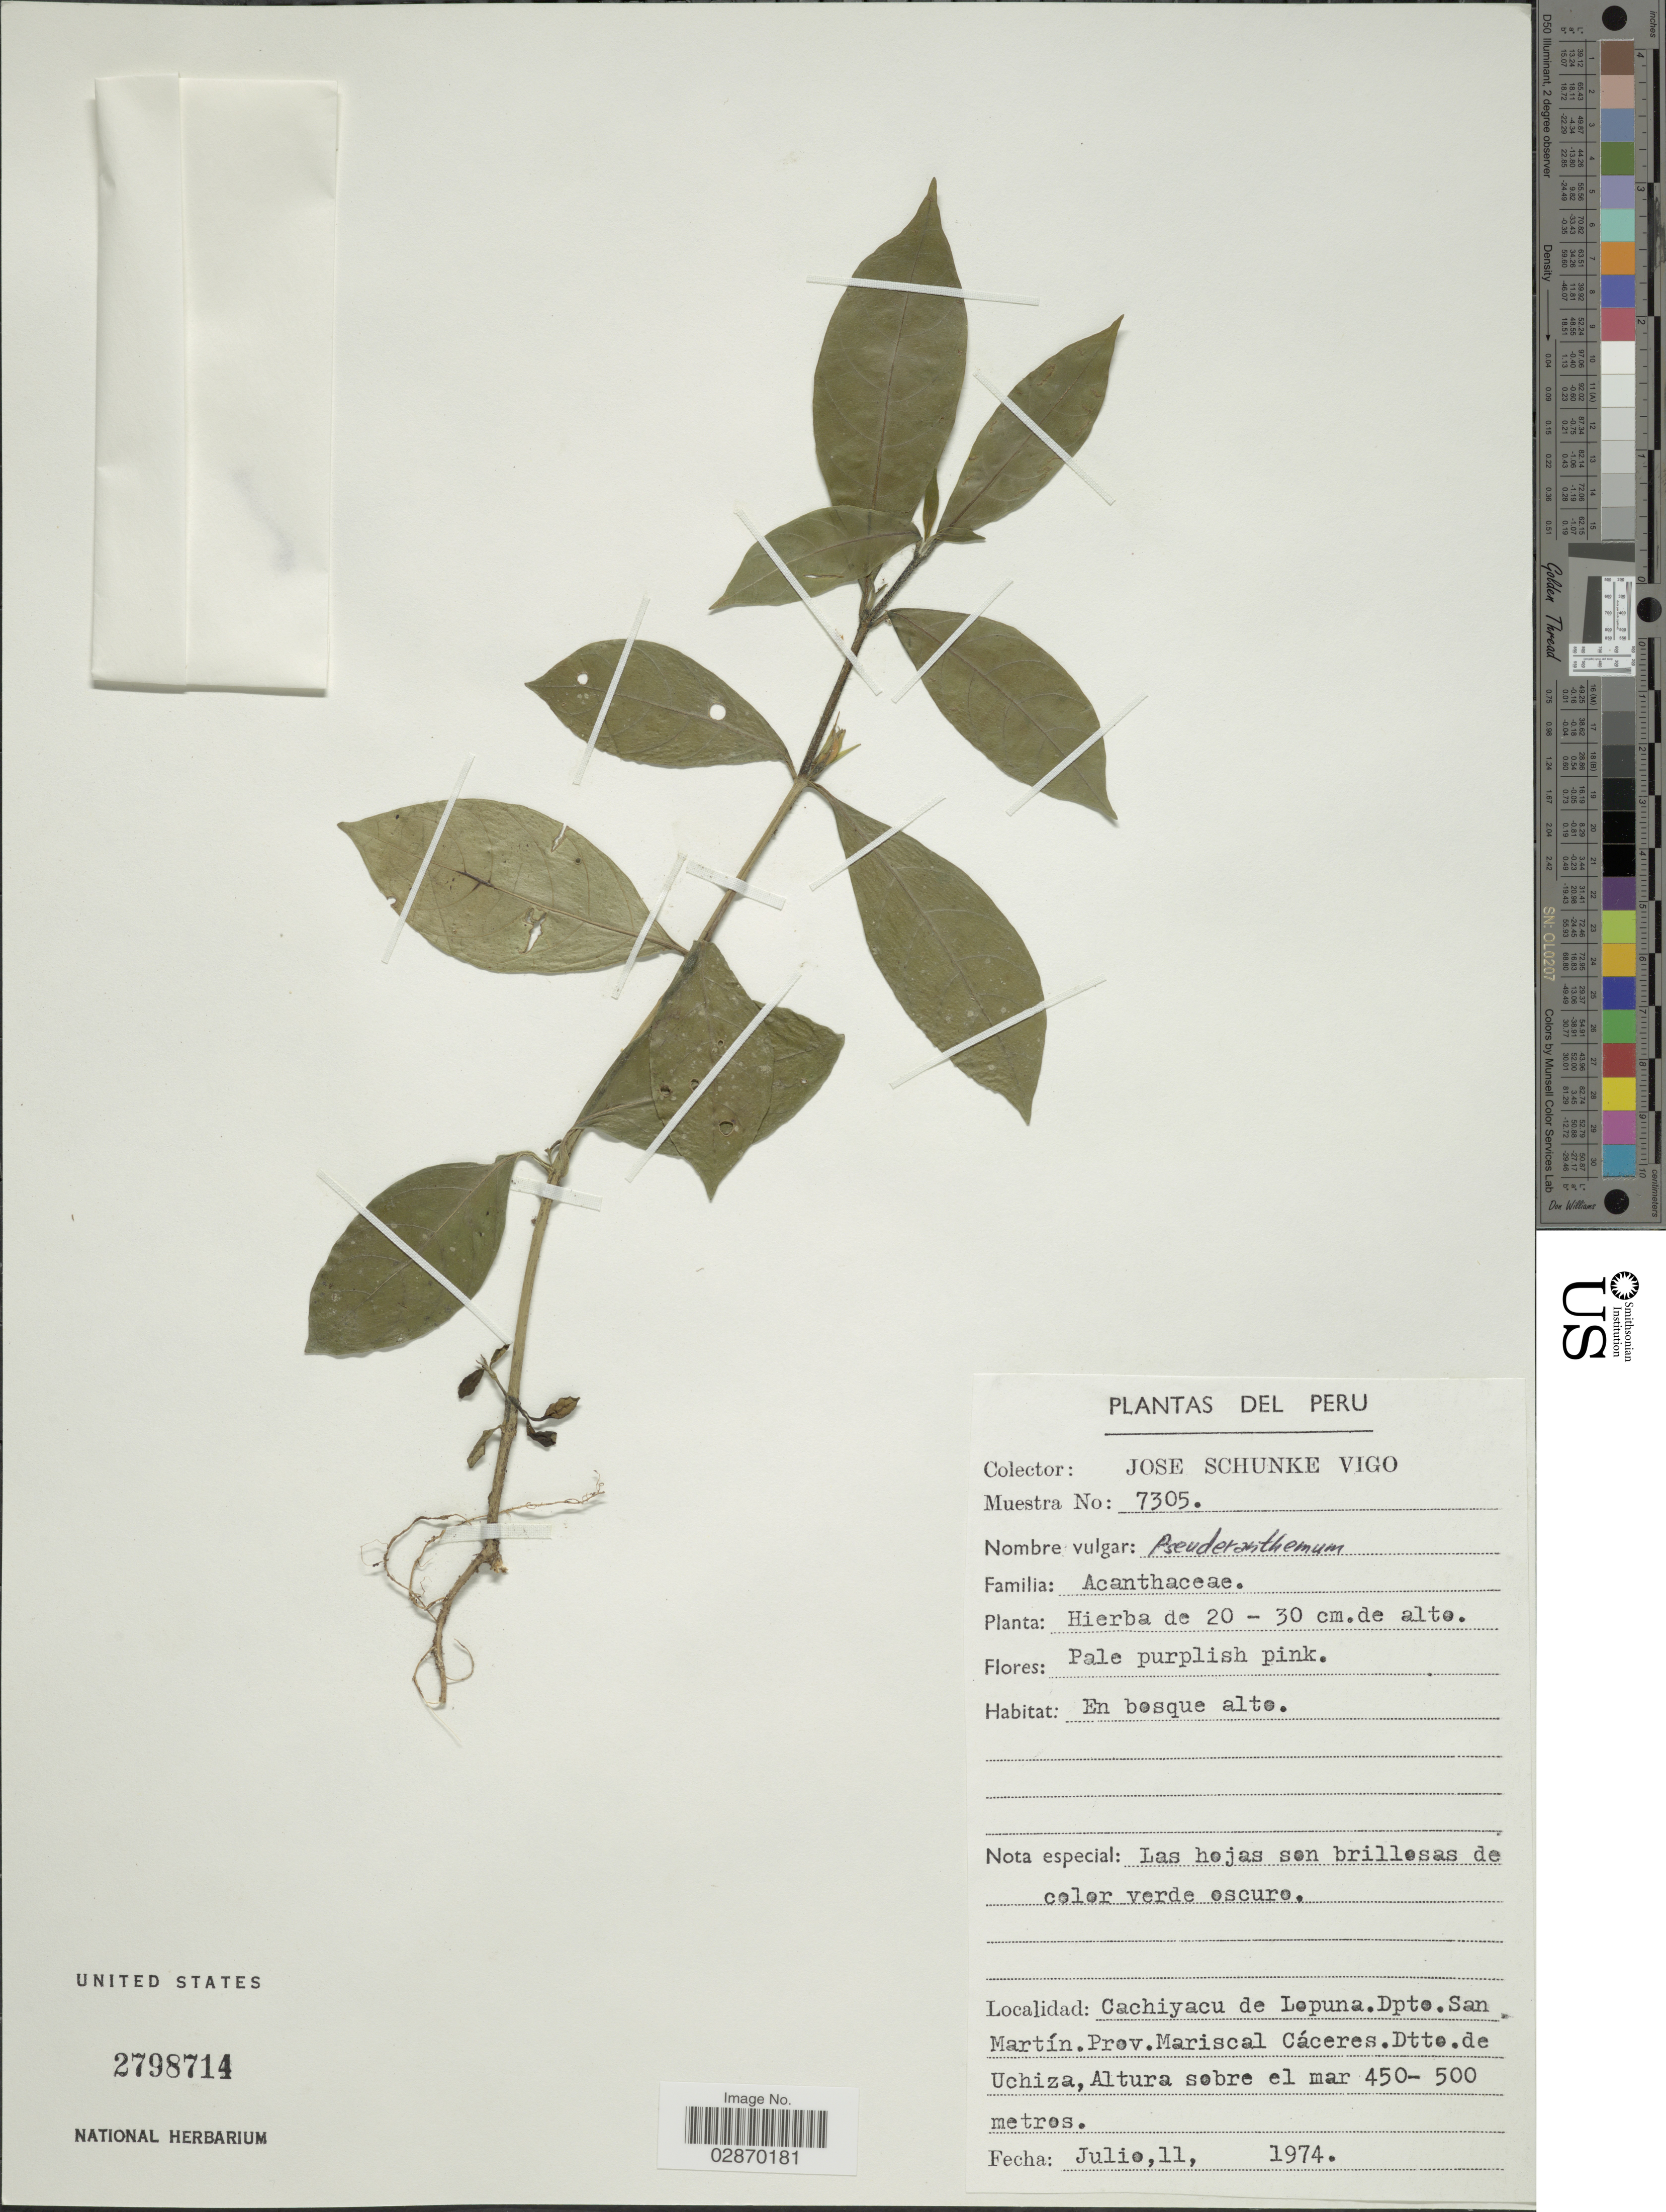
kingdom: Plantae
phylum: Tracheophyta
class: Magnoliopsida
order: Lamiales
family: Acanthaceae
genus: Pseuderanthemum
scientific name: Pseuderanthemum sp.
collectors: J. Schunke Vigo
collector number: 7305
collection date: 1974-07-11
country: Peru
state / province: San Martín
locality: Cachiyacu de Lopuna. Dpto. San Martín. Prov. Mariscal Cáceres. Dtto. de Uchiza.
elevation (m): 450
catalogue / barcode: US 2798714